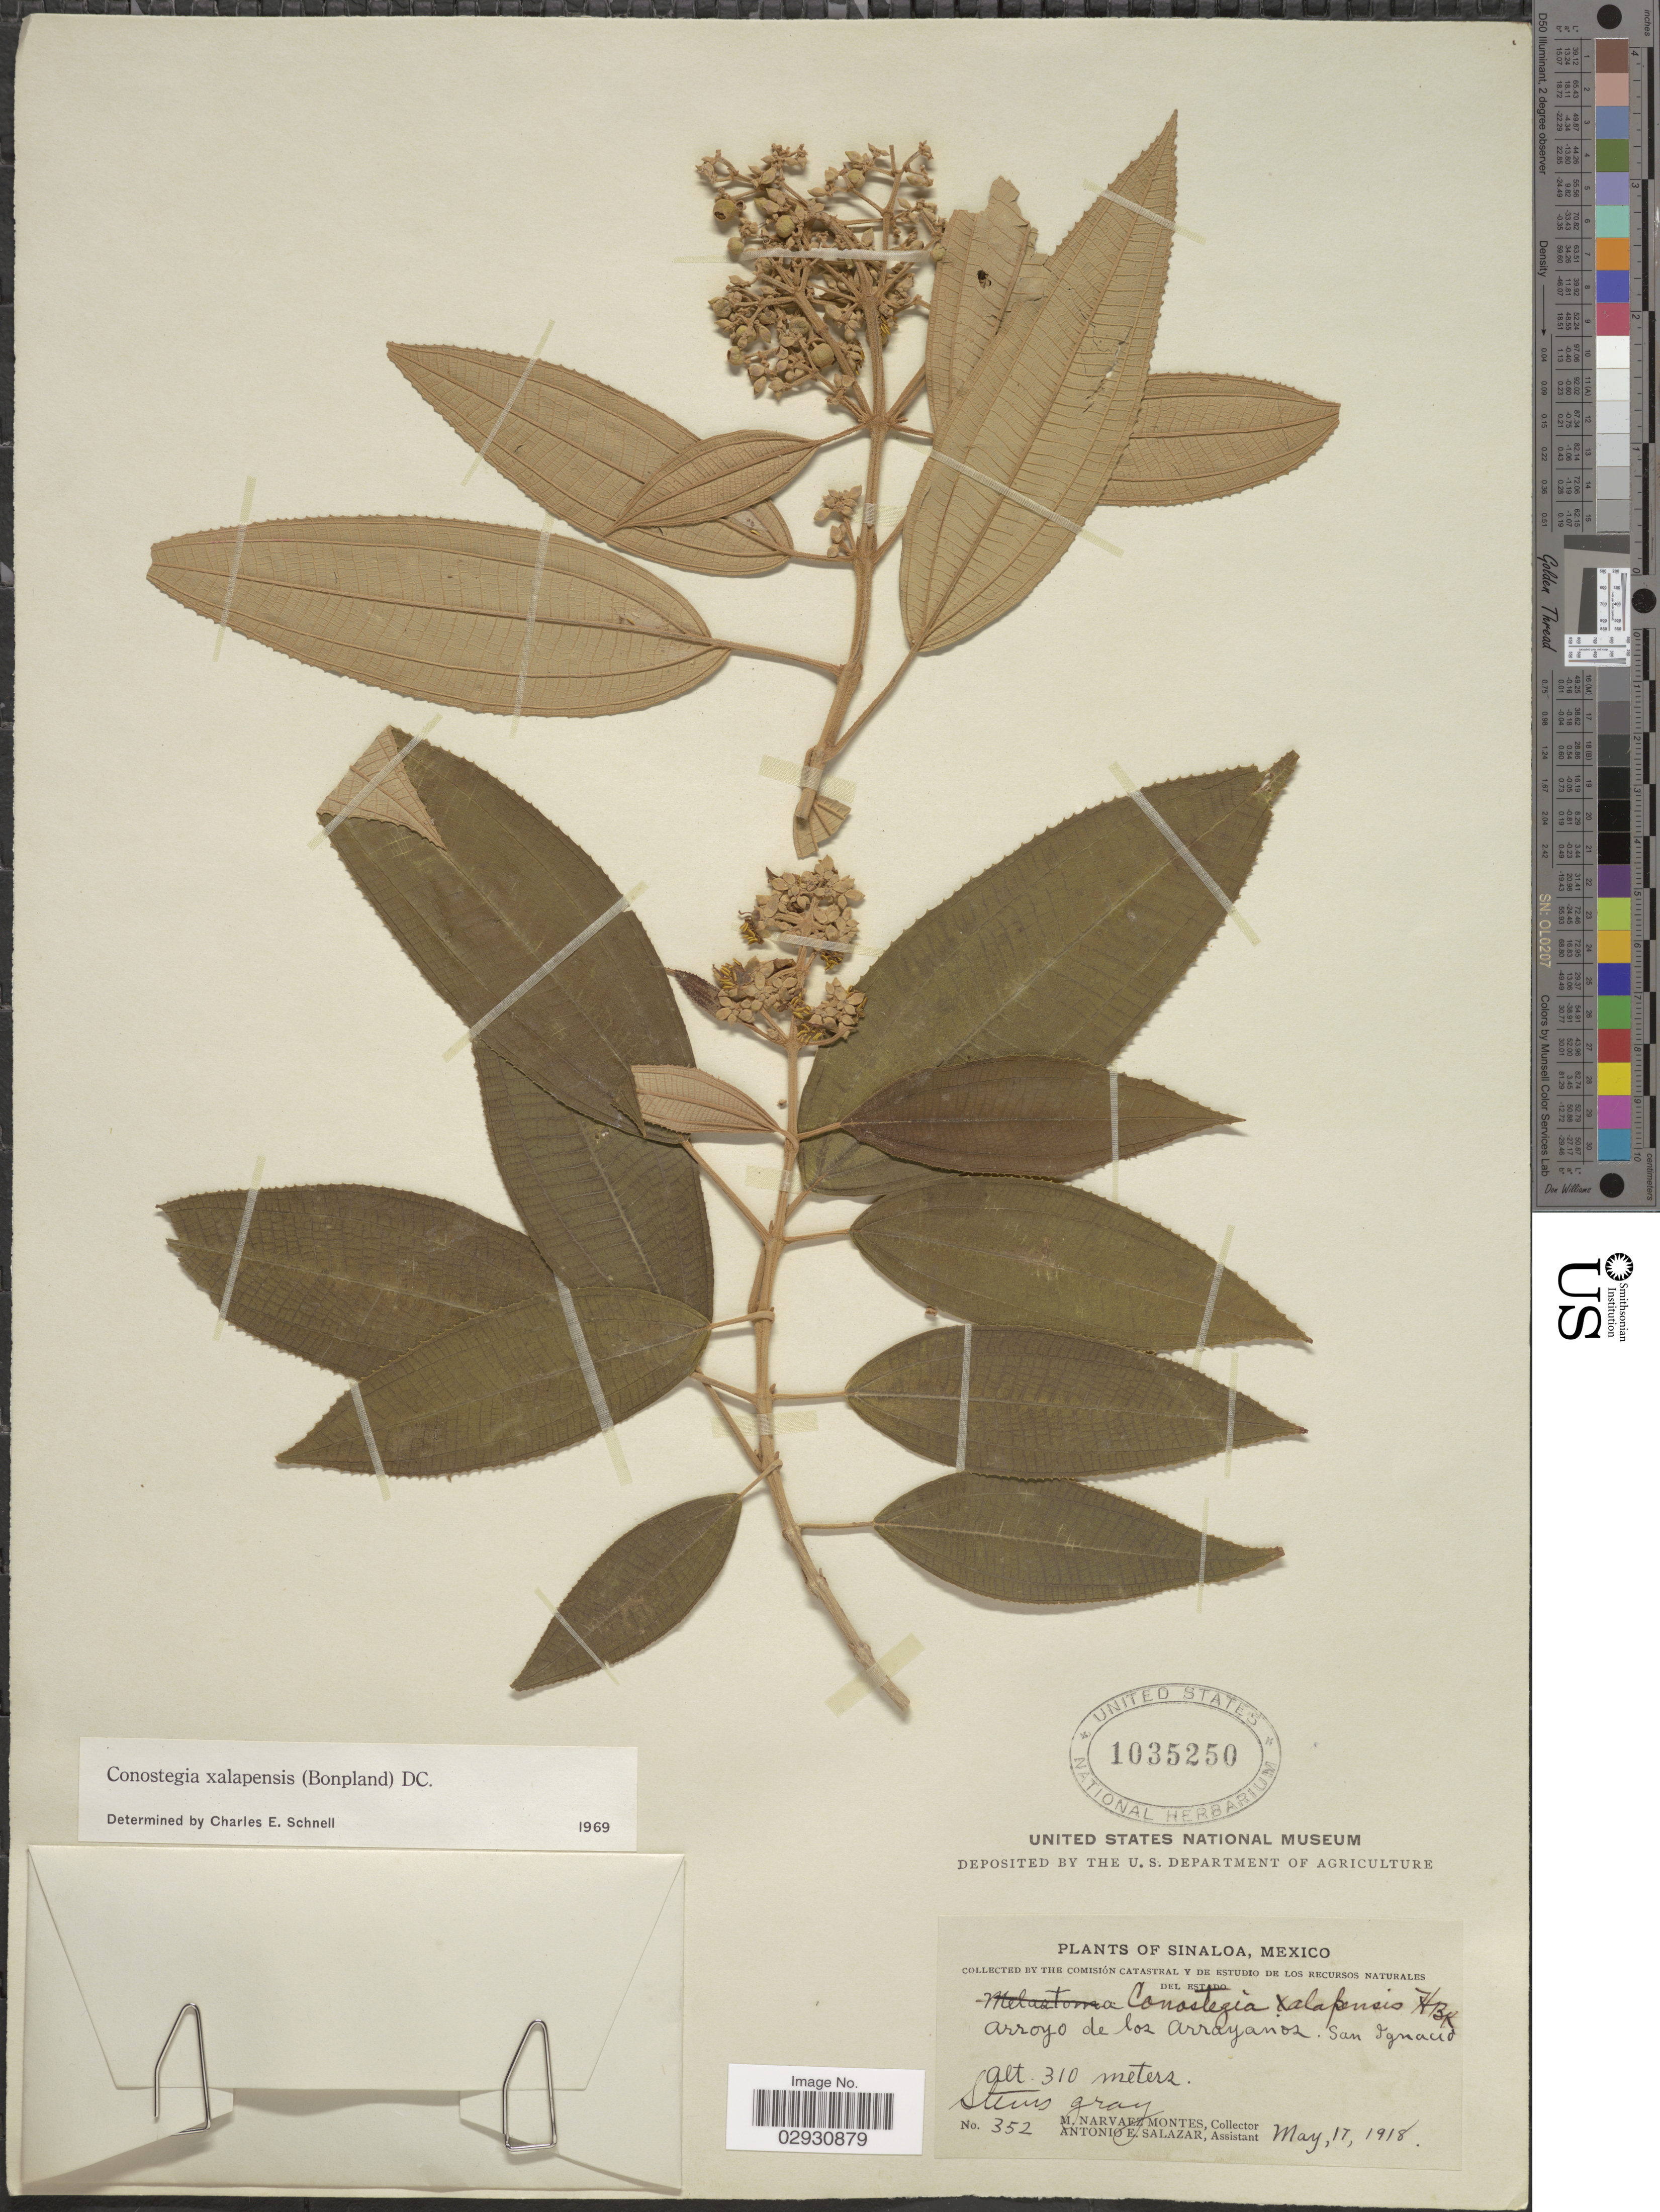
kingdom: Plantae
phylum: Tracheophyta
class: Magnoliopsida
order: Myrtales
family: Melastomataceae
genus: Conostegia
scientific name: Conostegia quadrangularis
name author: Schltdl. ex Steud.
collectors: M. Narvaez-Montes & A. E. Salazar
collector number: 352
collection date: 1918-05-17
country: Mexico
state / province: Sinaloa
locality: Arroyo de los Arrayanos. San Ignacio.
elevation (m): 310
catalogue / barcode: US 1035250